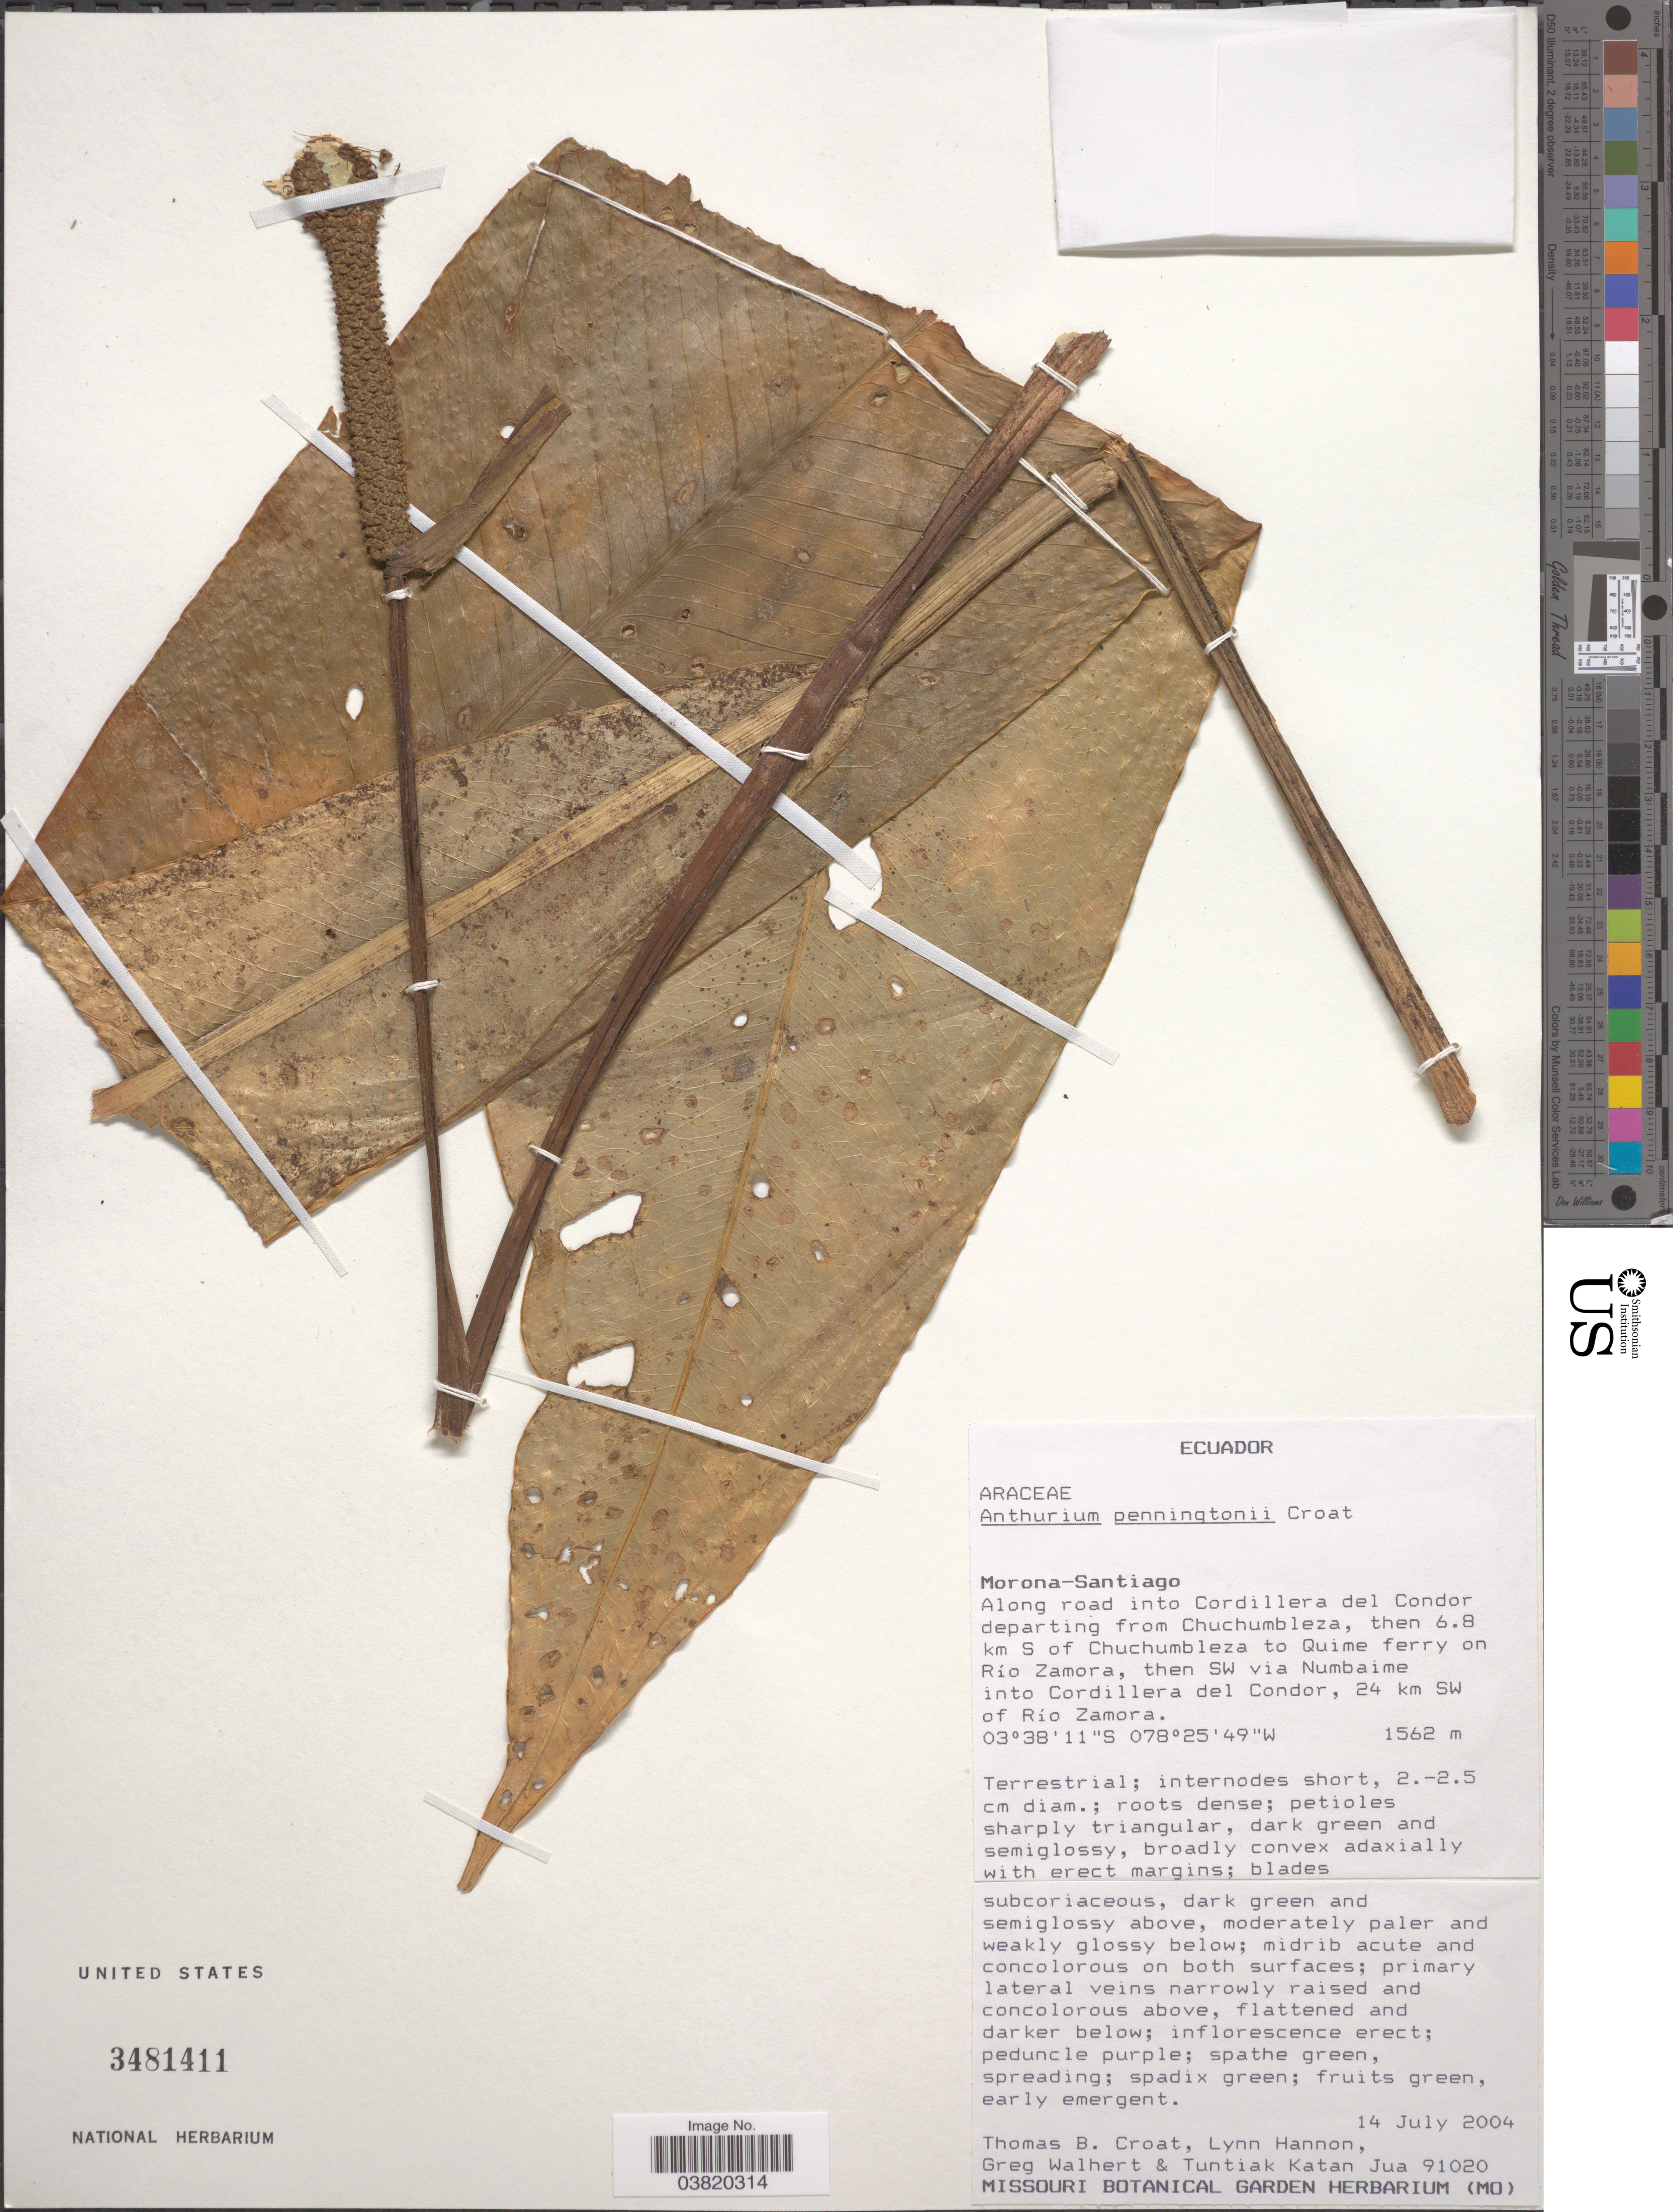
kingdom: Plantae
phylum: Tracheophyta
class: Liliopsida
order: Alismatales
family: Araceae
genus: Anthurium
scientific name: Anthurium penningtonii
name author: Croat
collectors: T. B. Croat, L. Hannon, G. Walhert & T. Katan Jua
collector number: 91020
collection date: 2004-07-14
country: Ecuador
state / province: Morona-Santiago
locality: Along road into Cordillera del Condor departing from Chuchumbleza, then 6.8 km S of Chuchumbleza to Quime ferry on Río Zamora, then SW via Numbaime into Cordillera del Condor, 24 km SW of Río Zamora.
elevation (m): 1562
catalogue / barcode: US 3481411